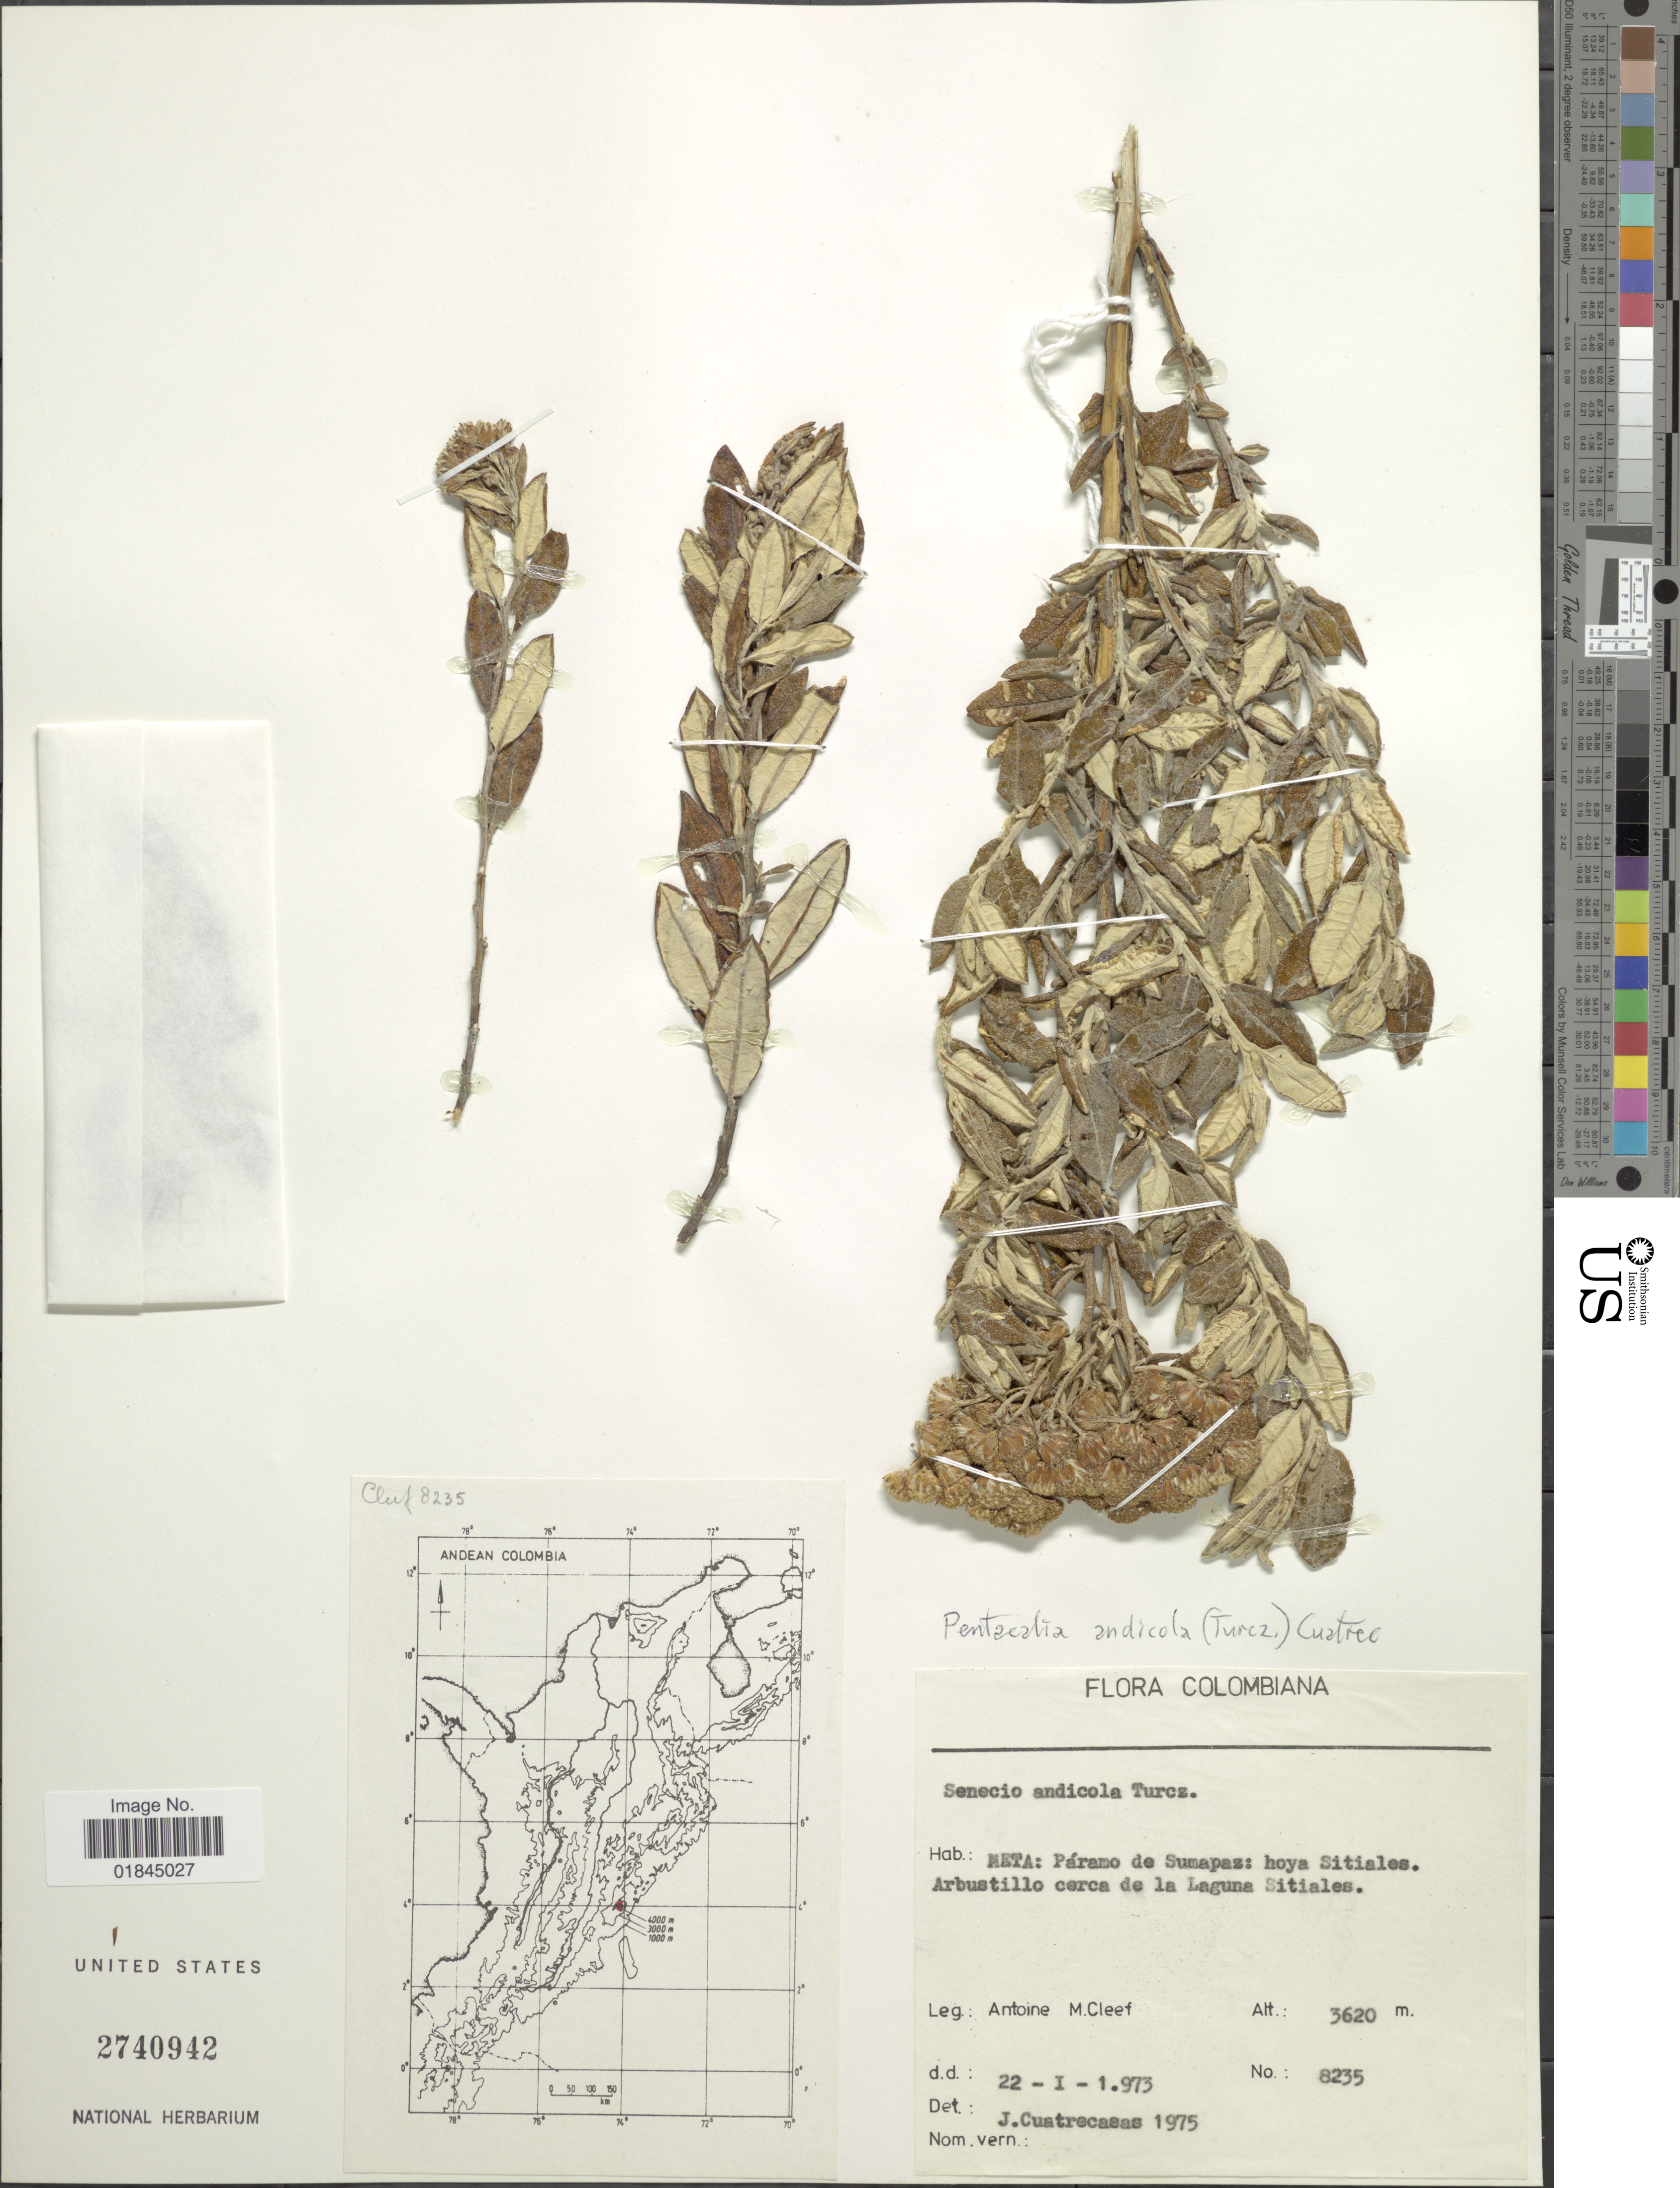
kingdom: Plantae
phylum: Tracheophyta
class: Magnoliopsida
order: Asterales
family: Asteraceae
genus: Pentacalia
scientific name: Pentacalia andicola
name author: (Turcz.) Cuatrec.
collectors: A. M. Cleef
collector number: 8235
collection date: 1973-01-22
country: Colombia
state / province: Meta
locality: Paramo de Sumapaz; Hoya Sitiales. De La Laguna Sitiales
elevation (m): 3620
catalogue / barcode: US 2740942